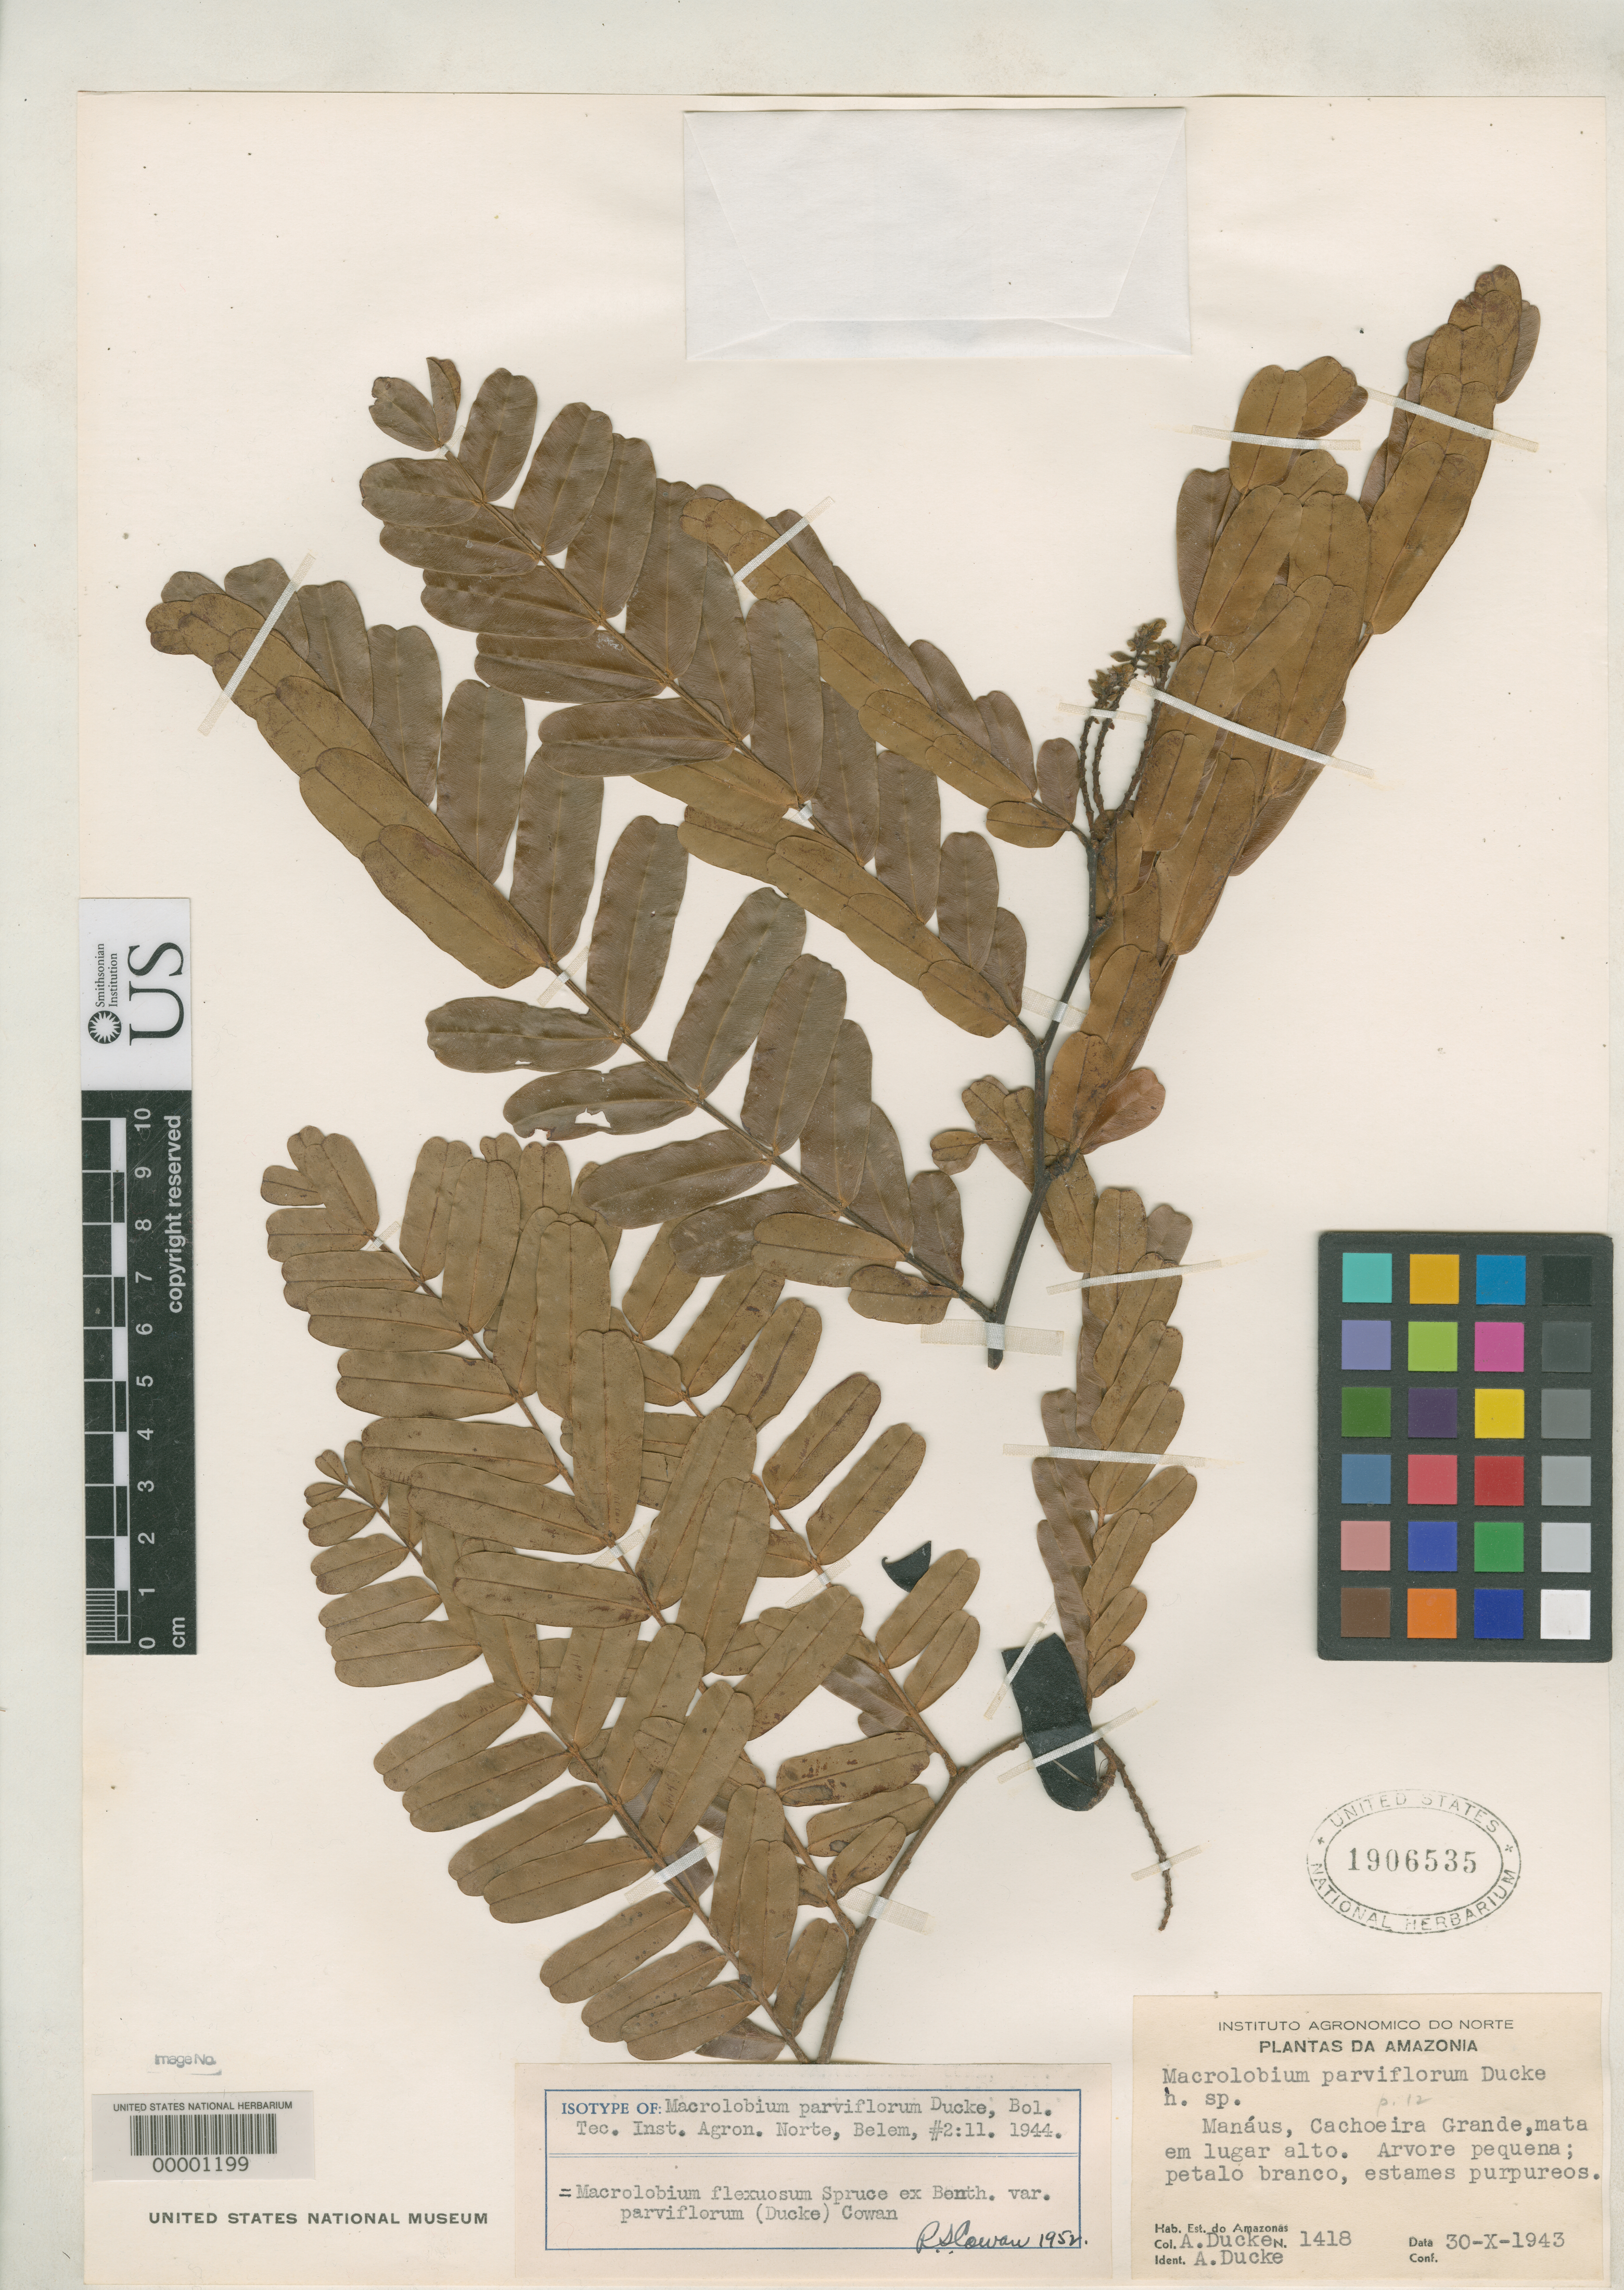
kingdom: Plantae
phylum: Tracheophyta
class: Magnoliopsida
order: Fabales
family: Fabaceae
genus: Macrolobium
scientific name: Macrolobium parviflorum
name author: Ducke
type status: Isotype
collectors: A. Ducke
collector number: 1418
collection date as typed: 30 Oct 1943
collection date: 1943-10-30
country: Brazil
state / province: Amazonas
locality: Manaus, Cachoeira Grande.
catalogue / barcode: US 1906535